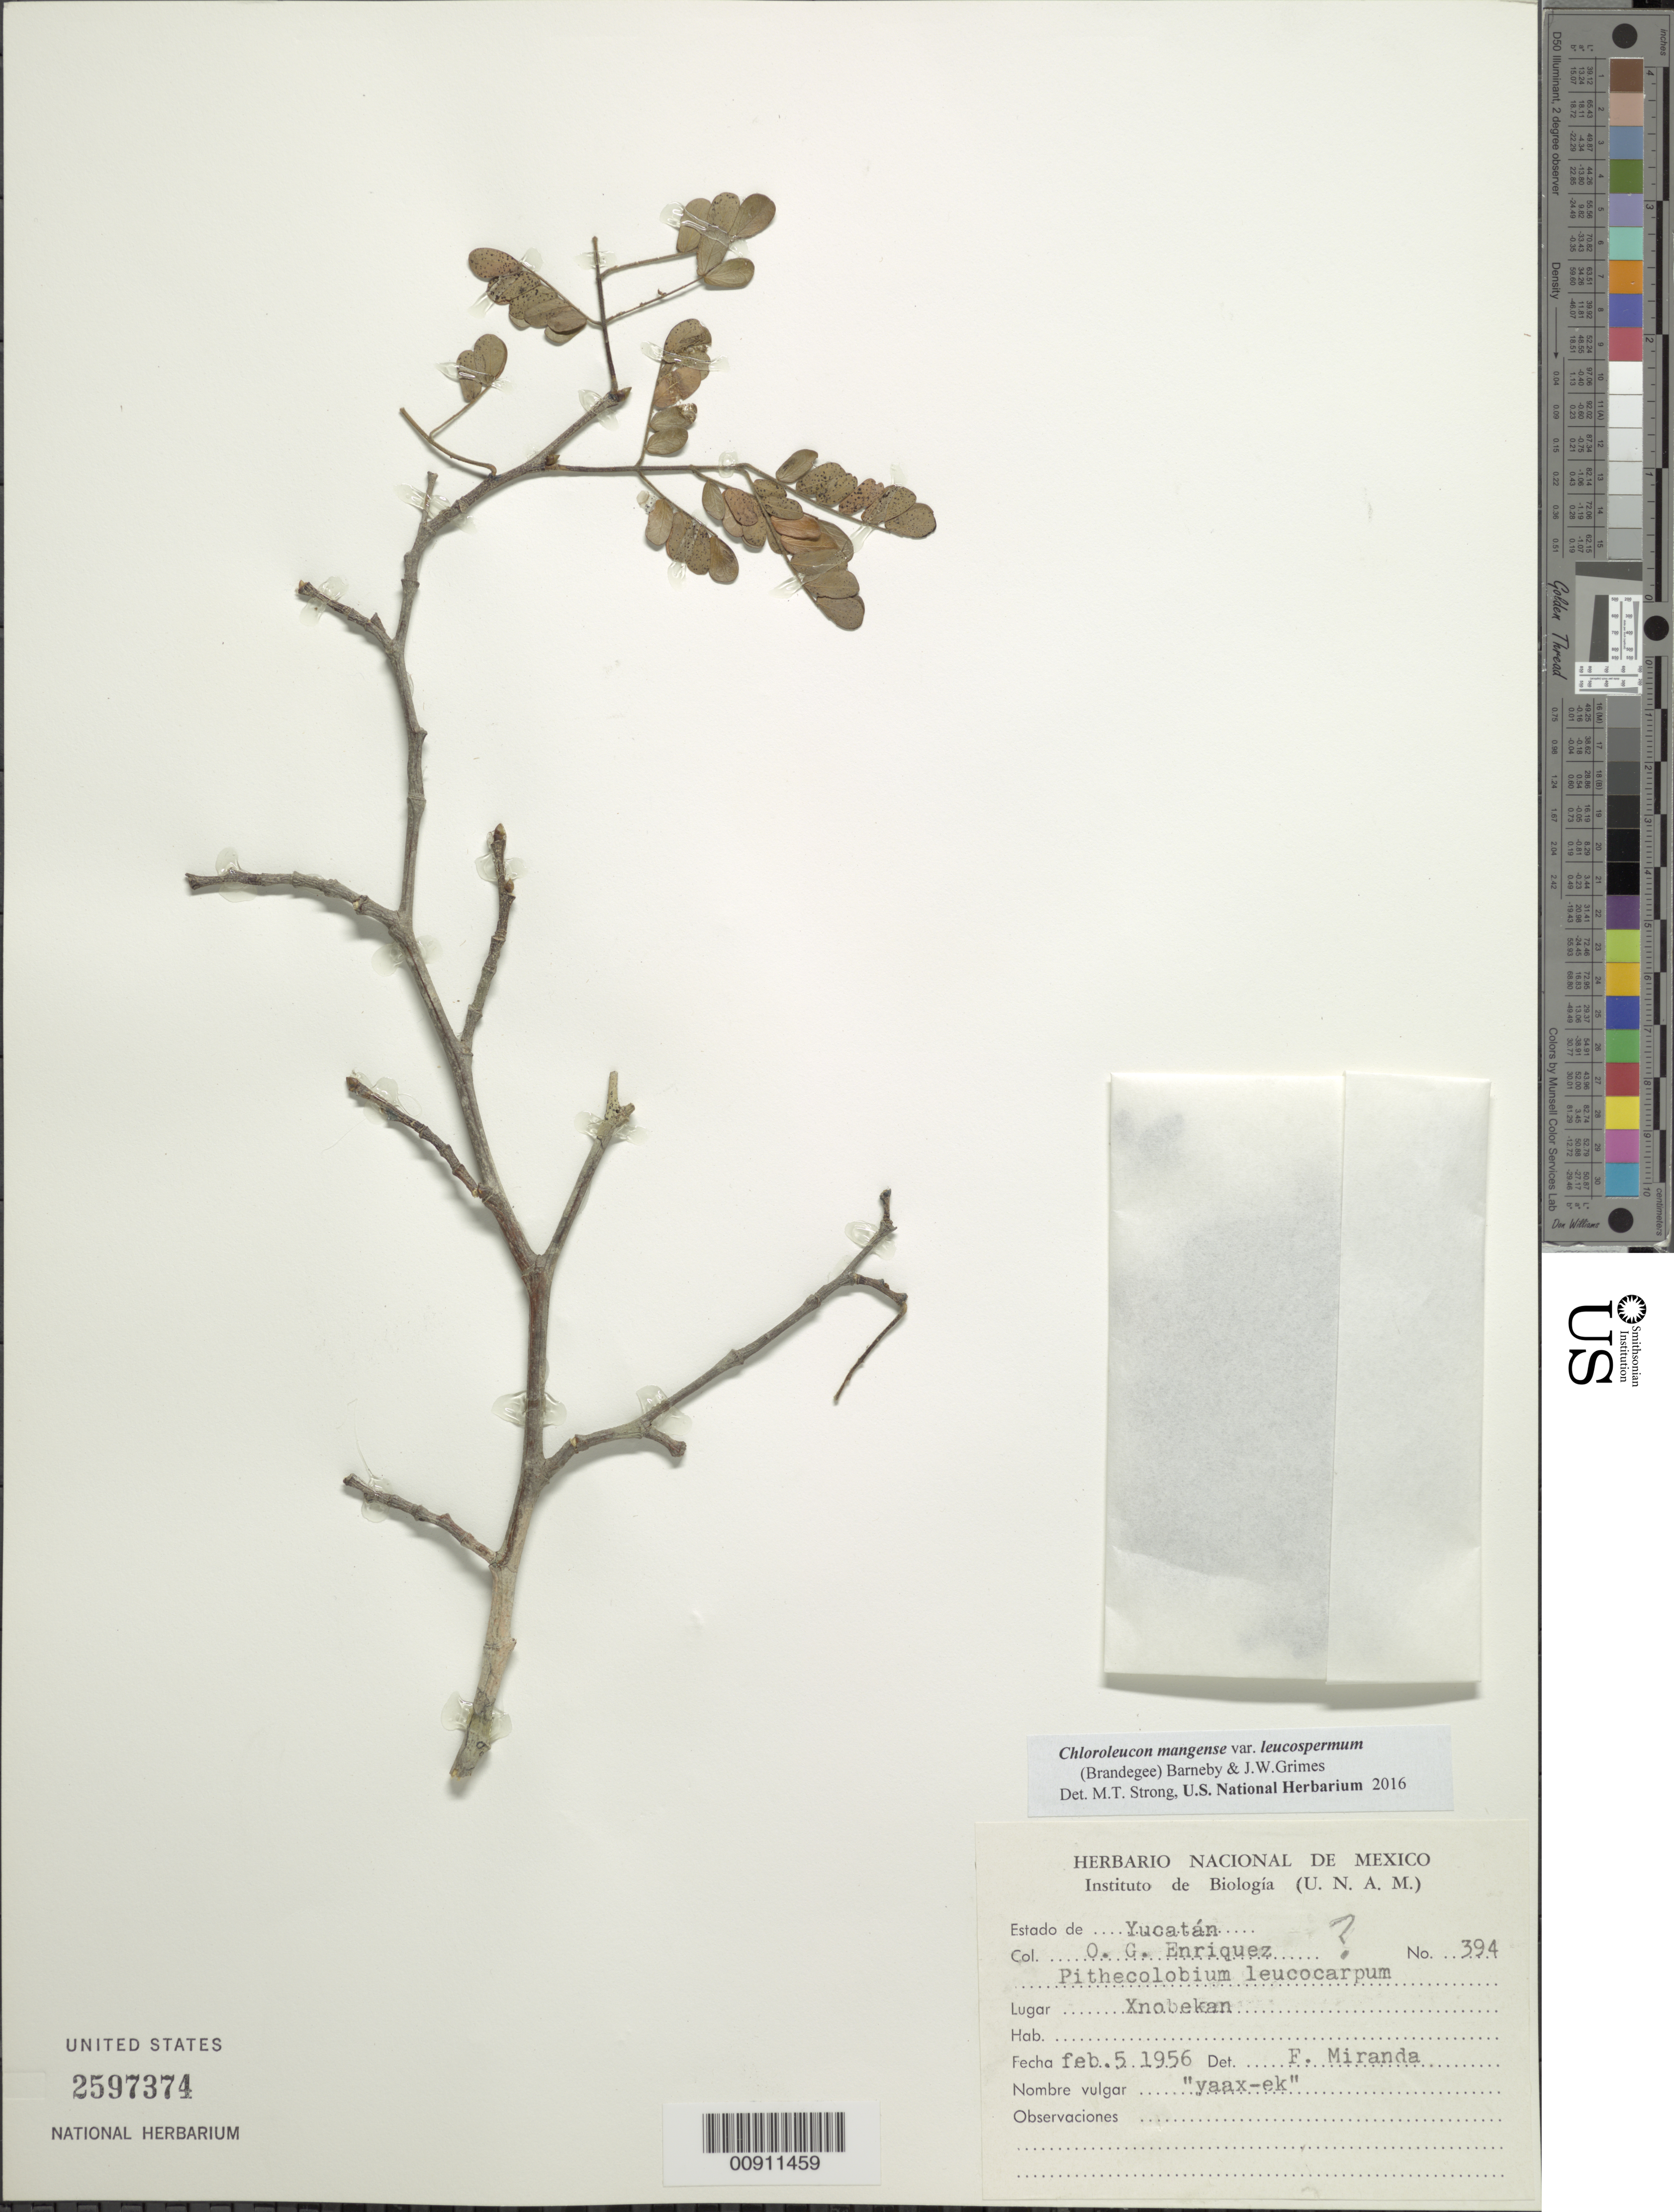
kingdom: Plantae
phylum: Tracheophyta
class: Magnoliopsida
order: Fabales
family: Fabaceae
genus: Chloroleucon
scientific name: Chloroleucon mangense var. leucospermum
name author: (Brandegee) Barneby & J.W. Grimes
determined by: Strong, M. T., (US), Smithsonian Institution - National Museum of Natural History (UNITED STATES)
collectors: O. Enriquez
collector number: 394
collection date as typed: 05 Feb 1956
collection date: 1956-02-05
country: Mexico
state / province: Yucatán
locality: Xnobekan, Yucatán.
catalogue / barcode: US 2597374